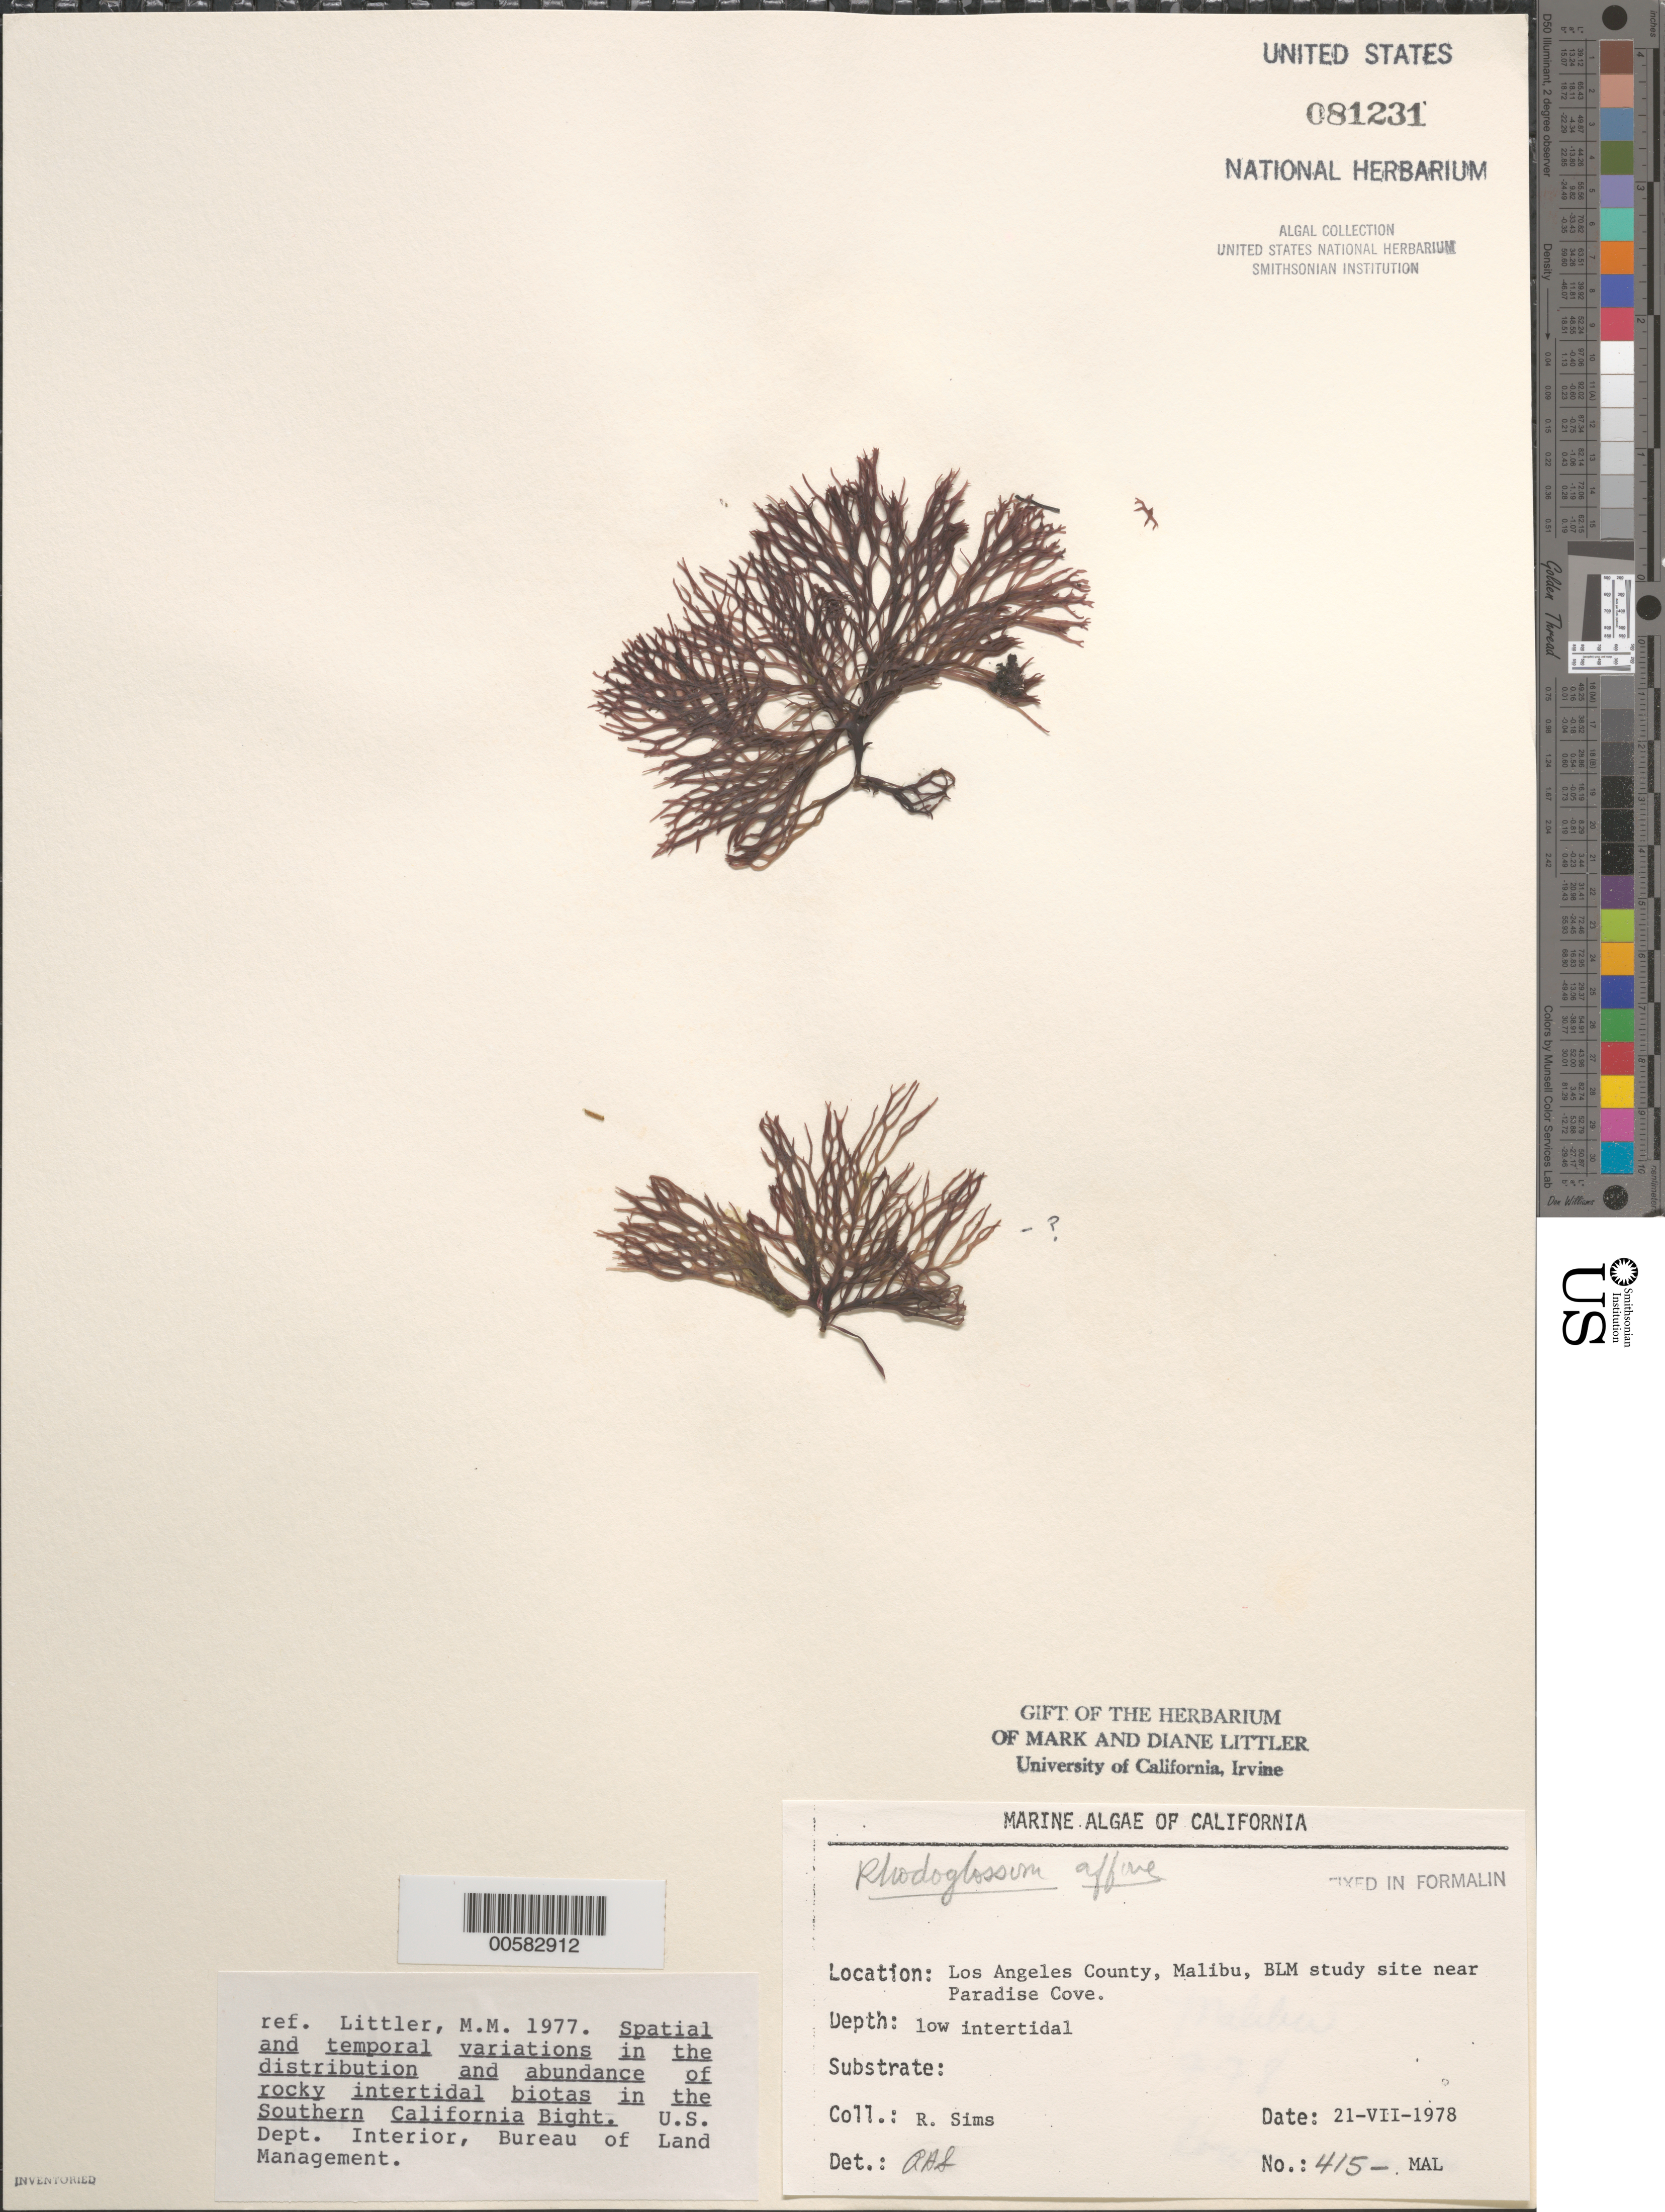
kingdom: Plantae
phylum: Rhodophyta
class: Florideophyceae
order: Gigartinales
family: Gigartinaceae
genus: Mazzaella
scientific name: Mazzaella affinis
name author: (Harvey) Fredericq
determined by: Algae name updating Project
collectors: R. H. Sims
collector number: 415-mal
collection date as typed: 21 Jul 1978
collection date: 1978-07-21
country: United States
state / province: California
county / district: Los Angeles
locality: Malibu, near Paradise Cove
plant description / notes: BLM-SOCALBIGHT Rocky Intertidal Survey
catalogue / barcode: US 81231